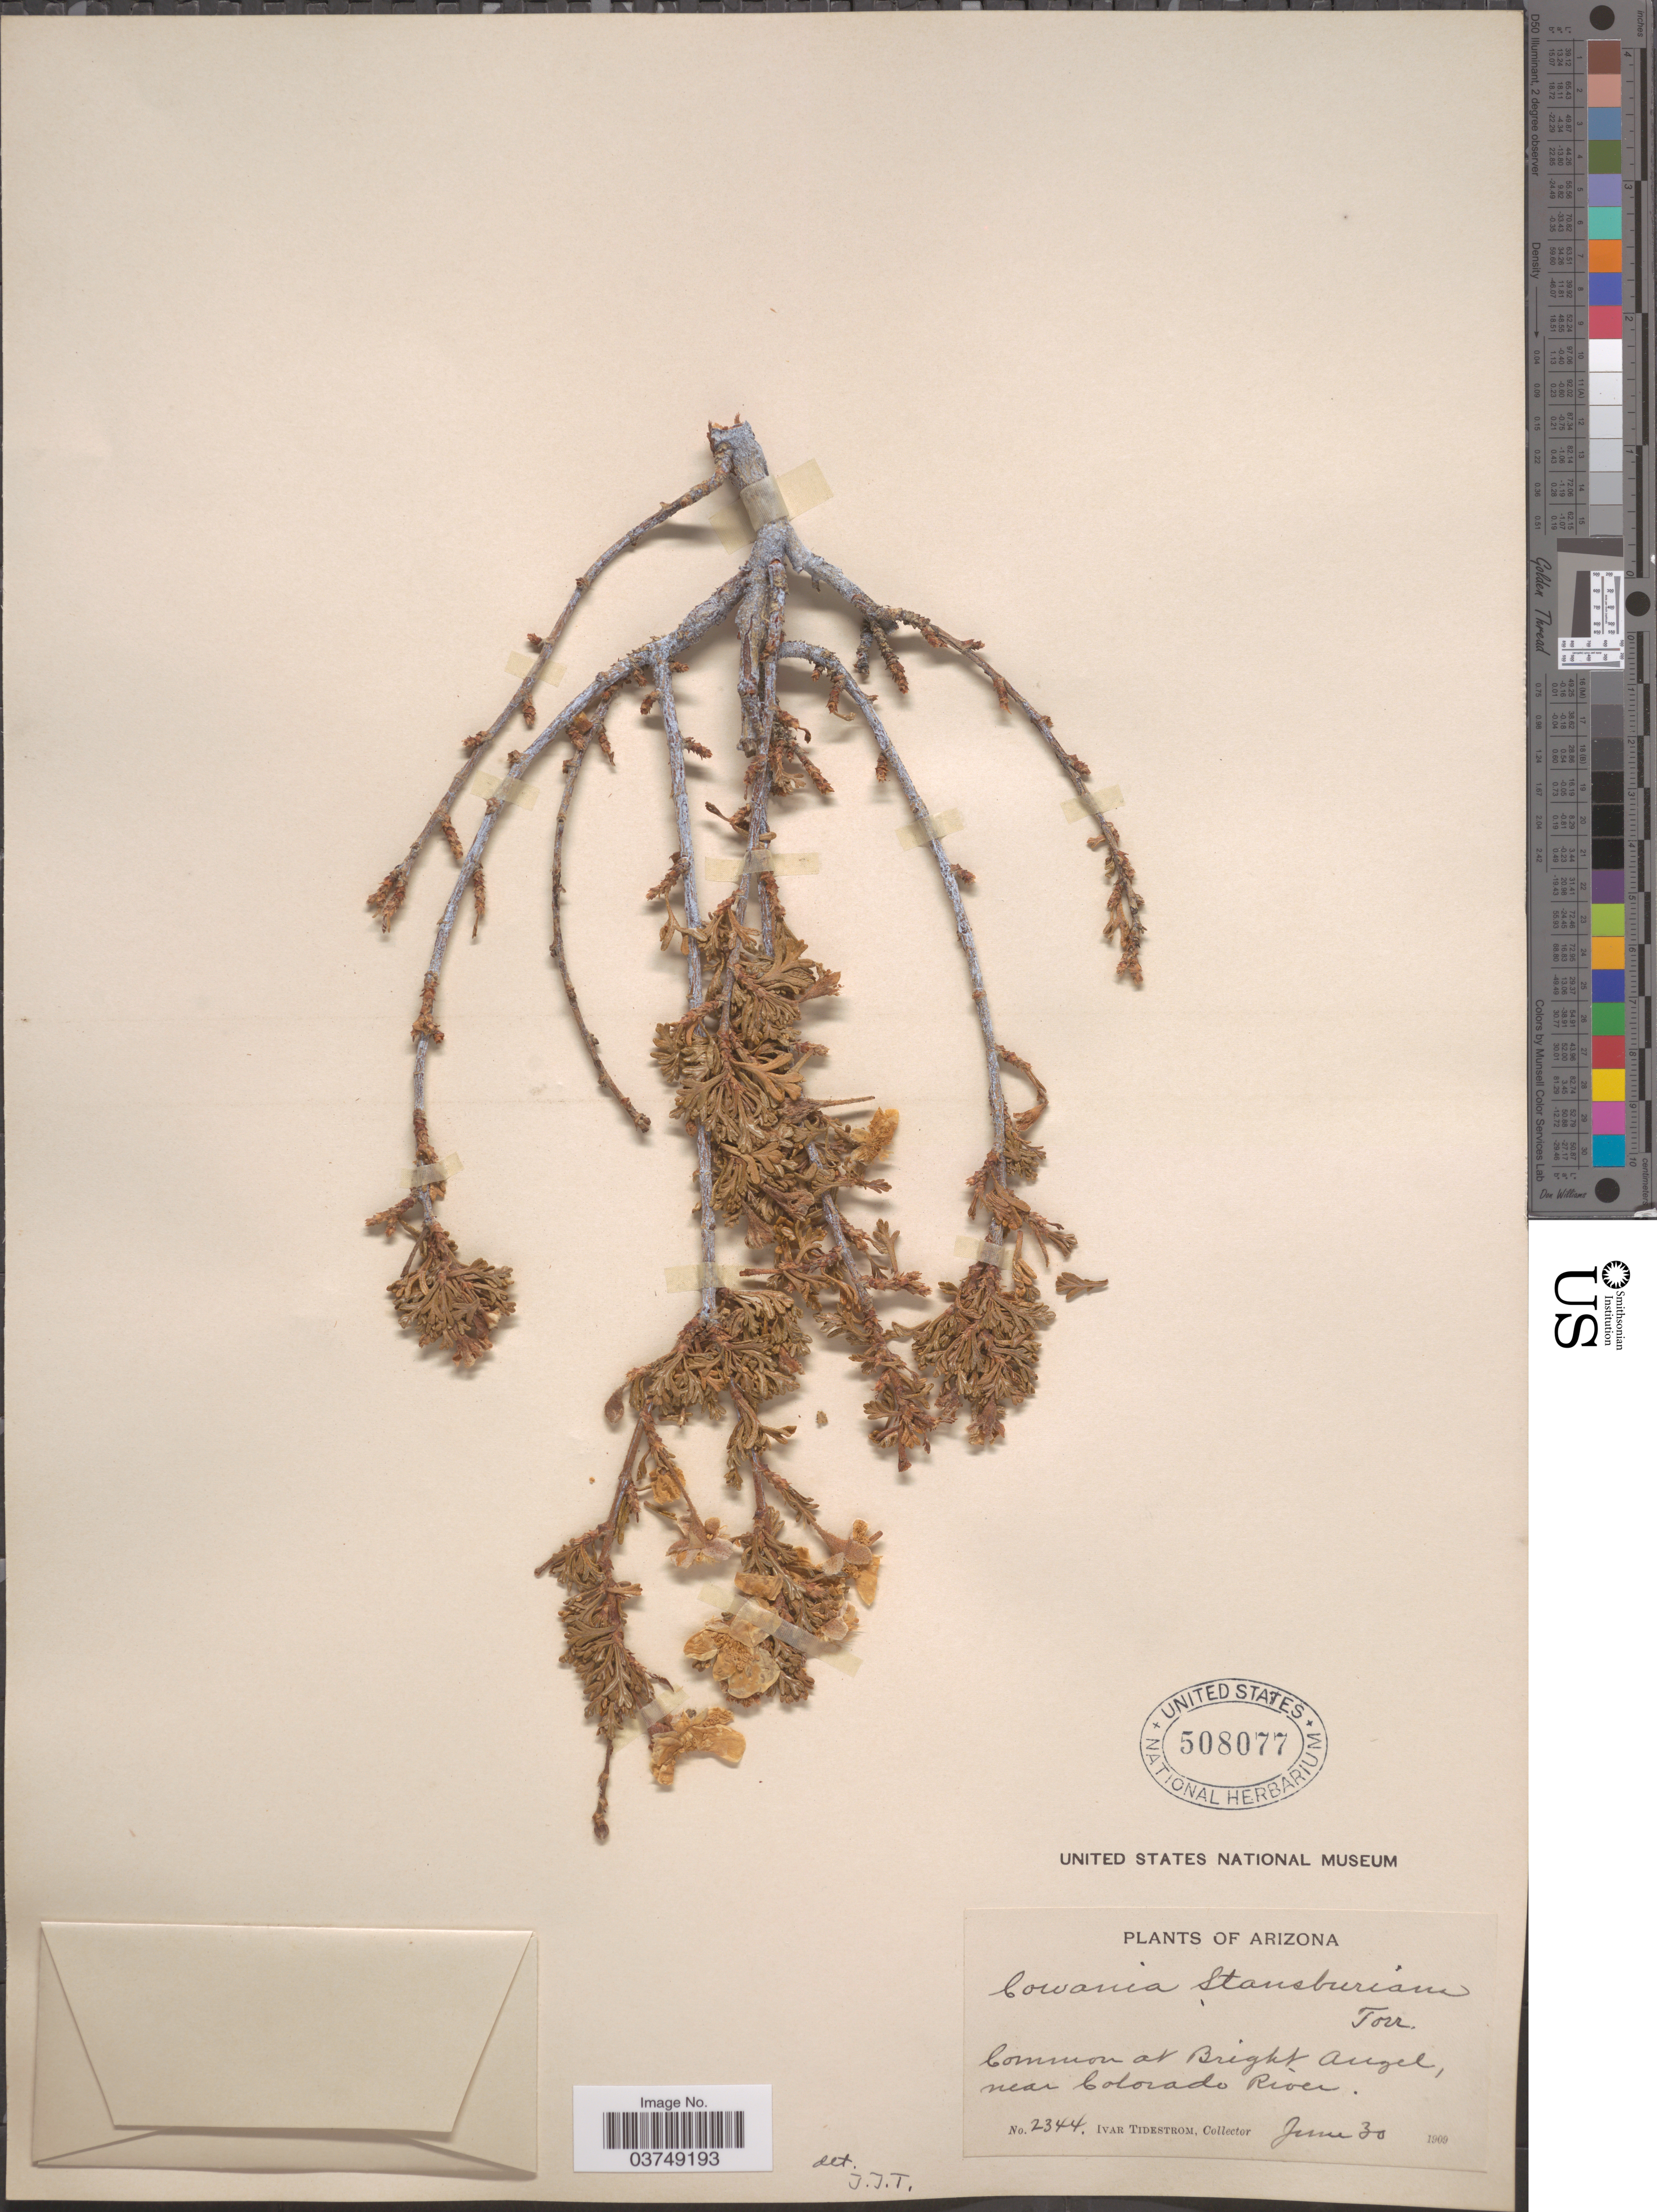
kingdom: Plantae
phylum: Tracheophyta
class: Magnoliopsida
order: Rosales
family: Rosaceae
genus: Purshia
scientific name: Purshia stansburyana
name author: (Torr.) Henrickson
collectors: I. F. Tidestrom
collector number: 2344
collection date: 1909-06-30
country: United States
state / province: Arizona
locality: Bright Angel, near Colorado River.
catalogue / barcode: US 508077